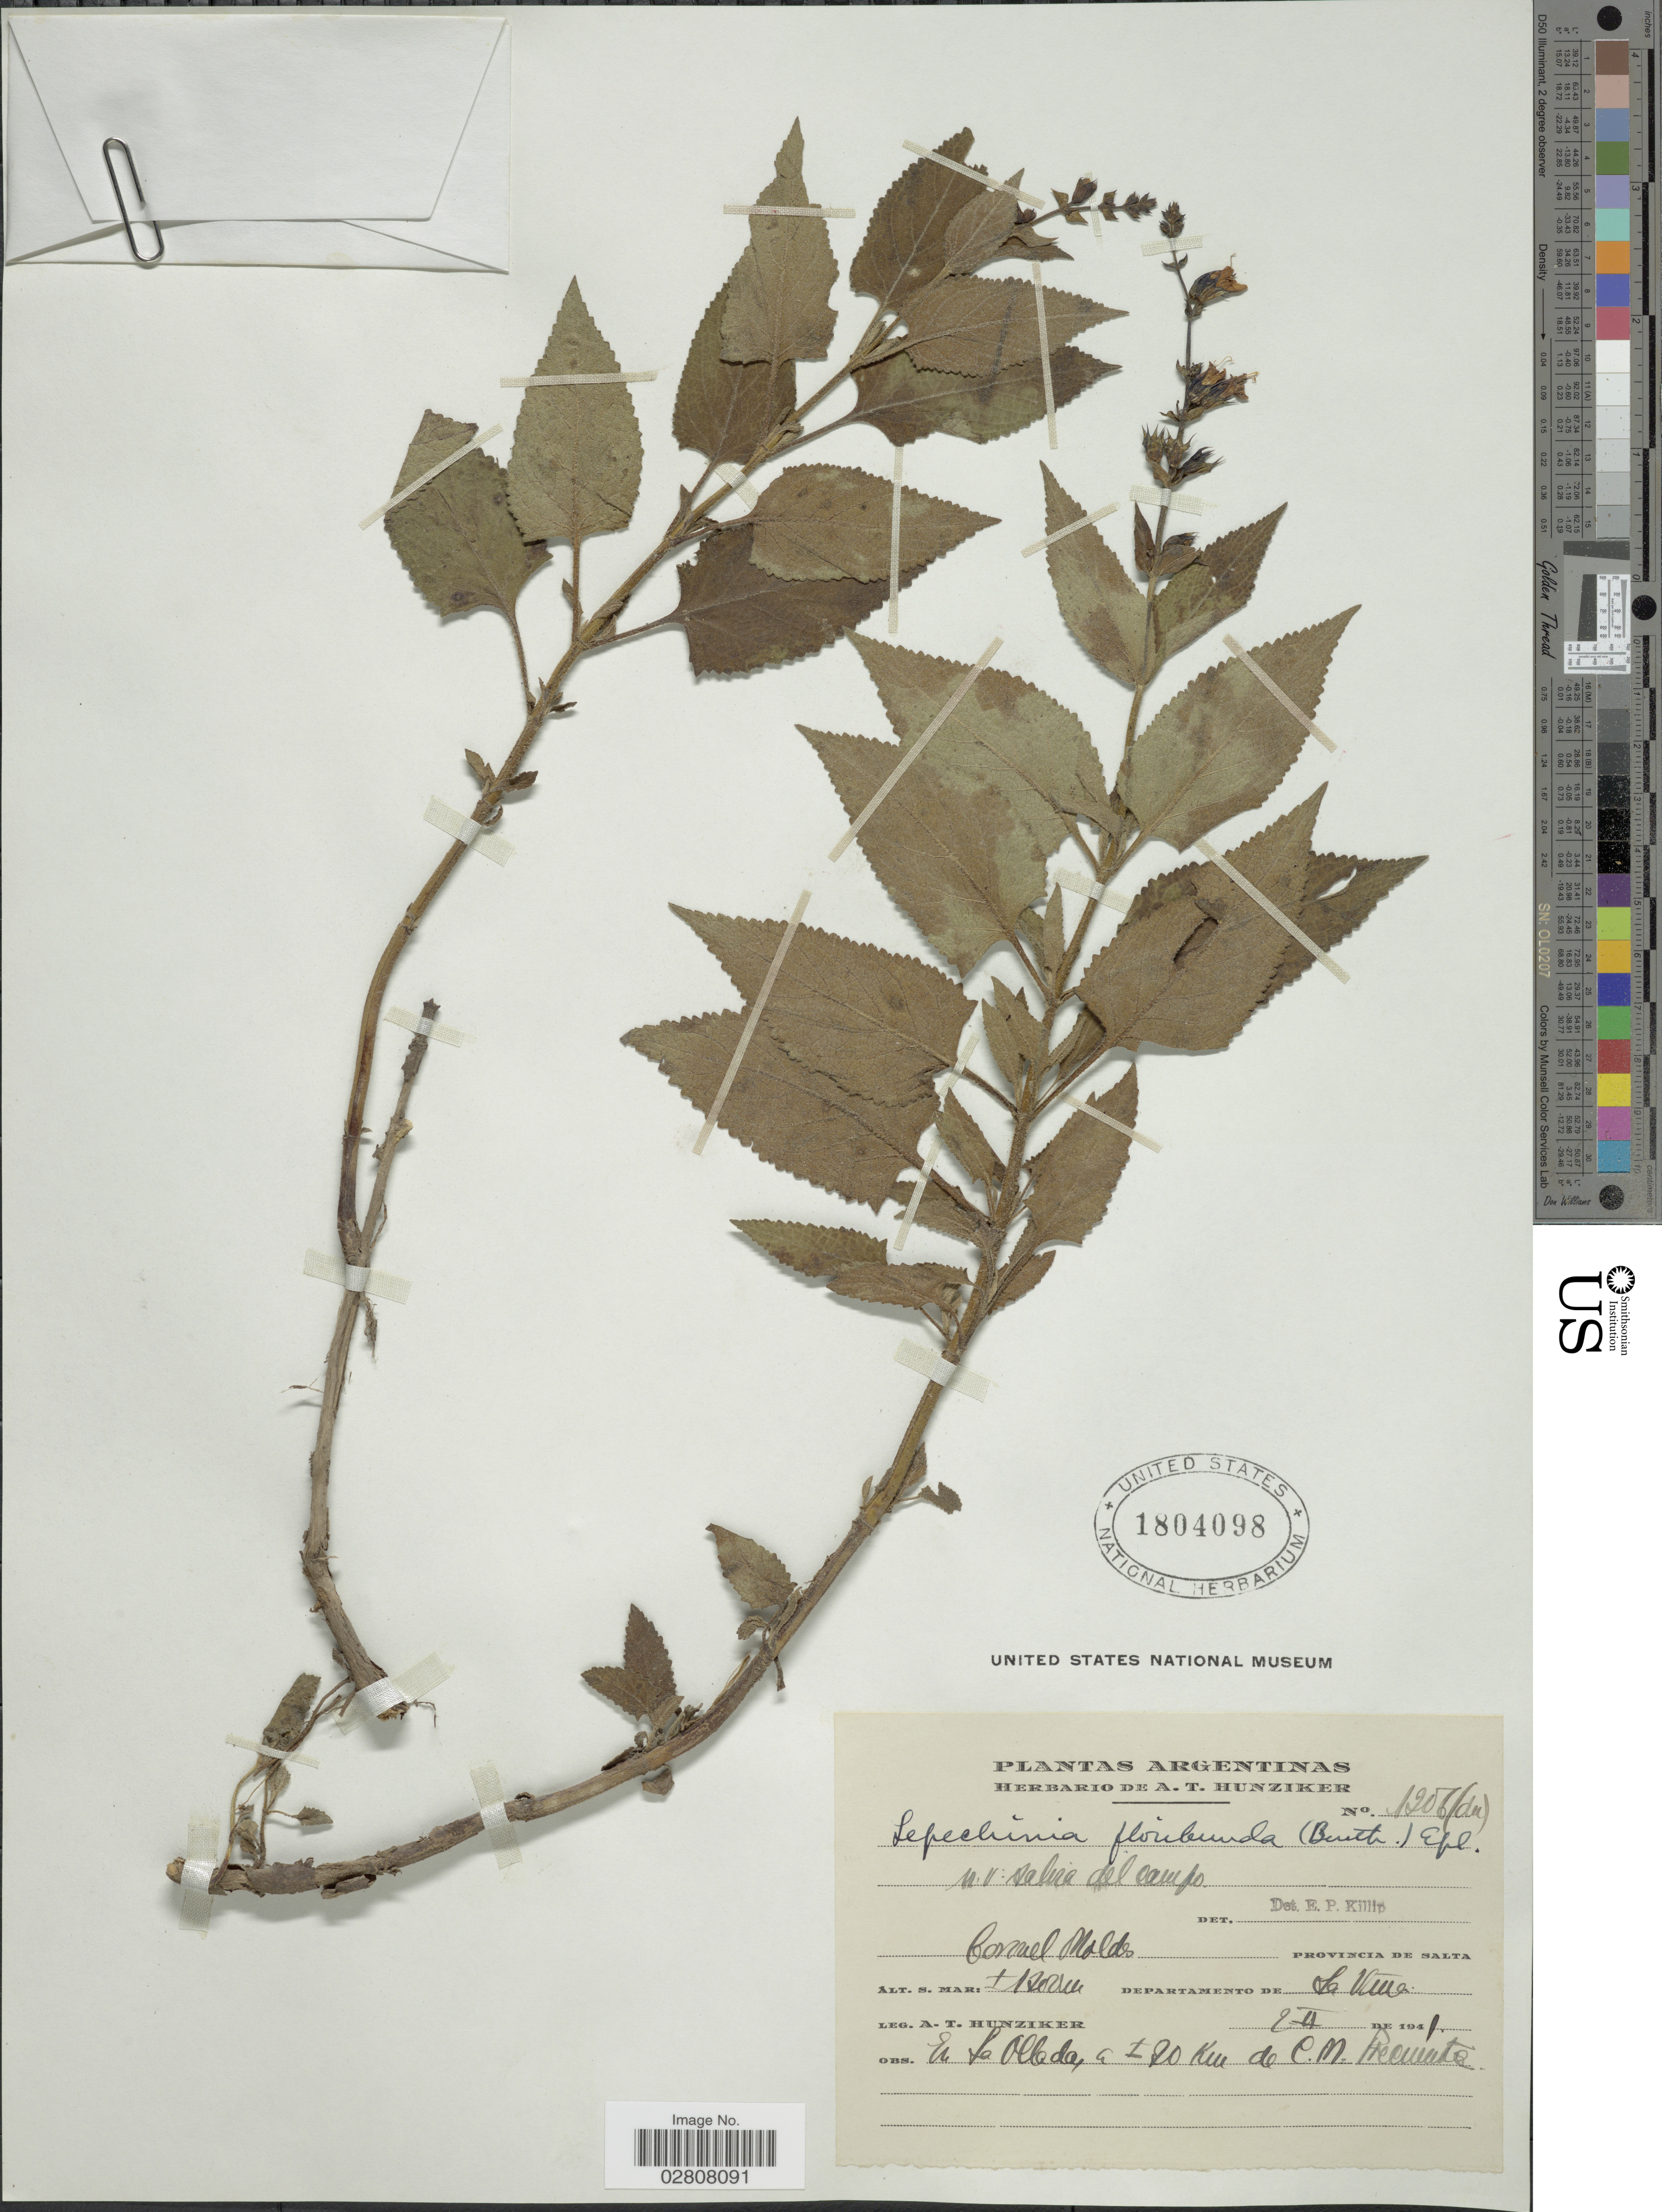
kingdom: Plantae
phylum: Tracheophyta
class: Magnoliopsida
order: Lamiales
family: Lamiaceae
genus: Lepechinia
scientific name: Lepechinia floribunda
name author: (Benth.) Epling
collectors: A. T. Hunziker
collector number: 1206(dn)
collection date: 1941-02-02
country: Argentina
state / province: Salta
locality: Coronel Moldes. Departamento de La Viña. En La Ollada, a ± 20 km de C.M.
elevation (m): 1200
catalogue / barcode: US 1804098